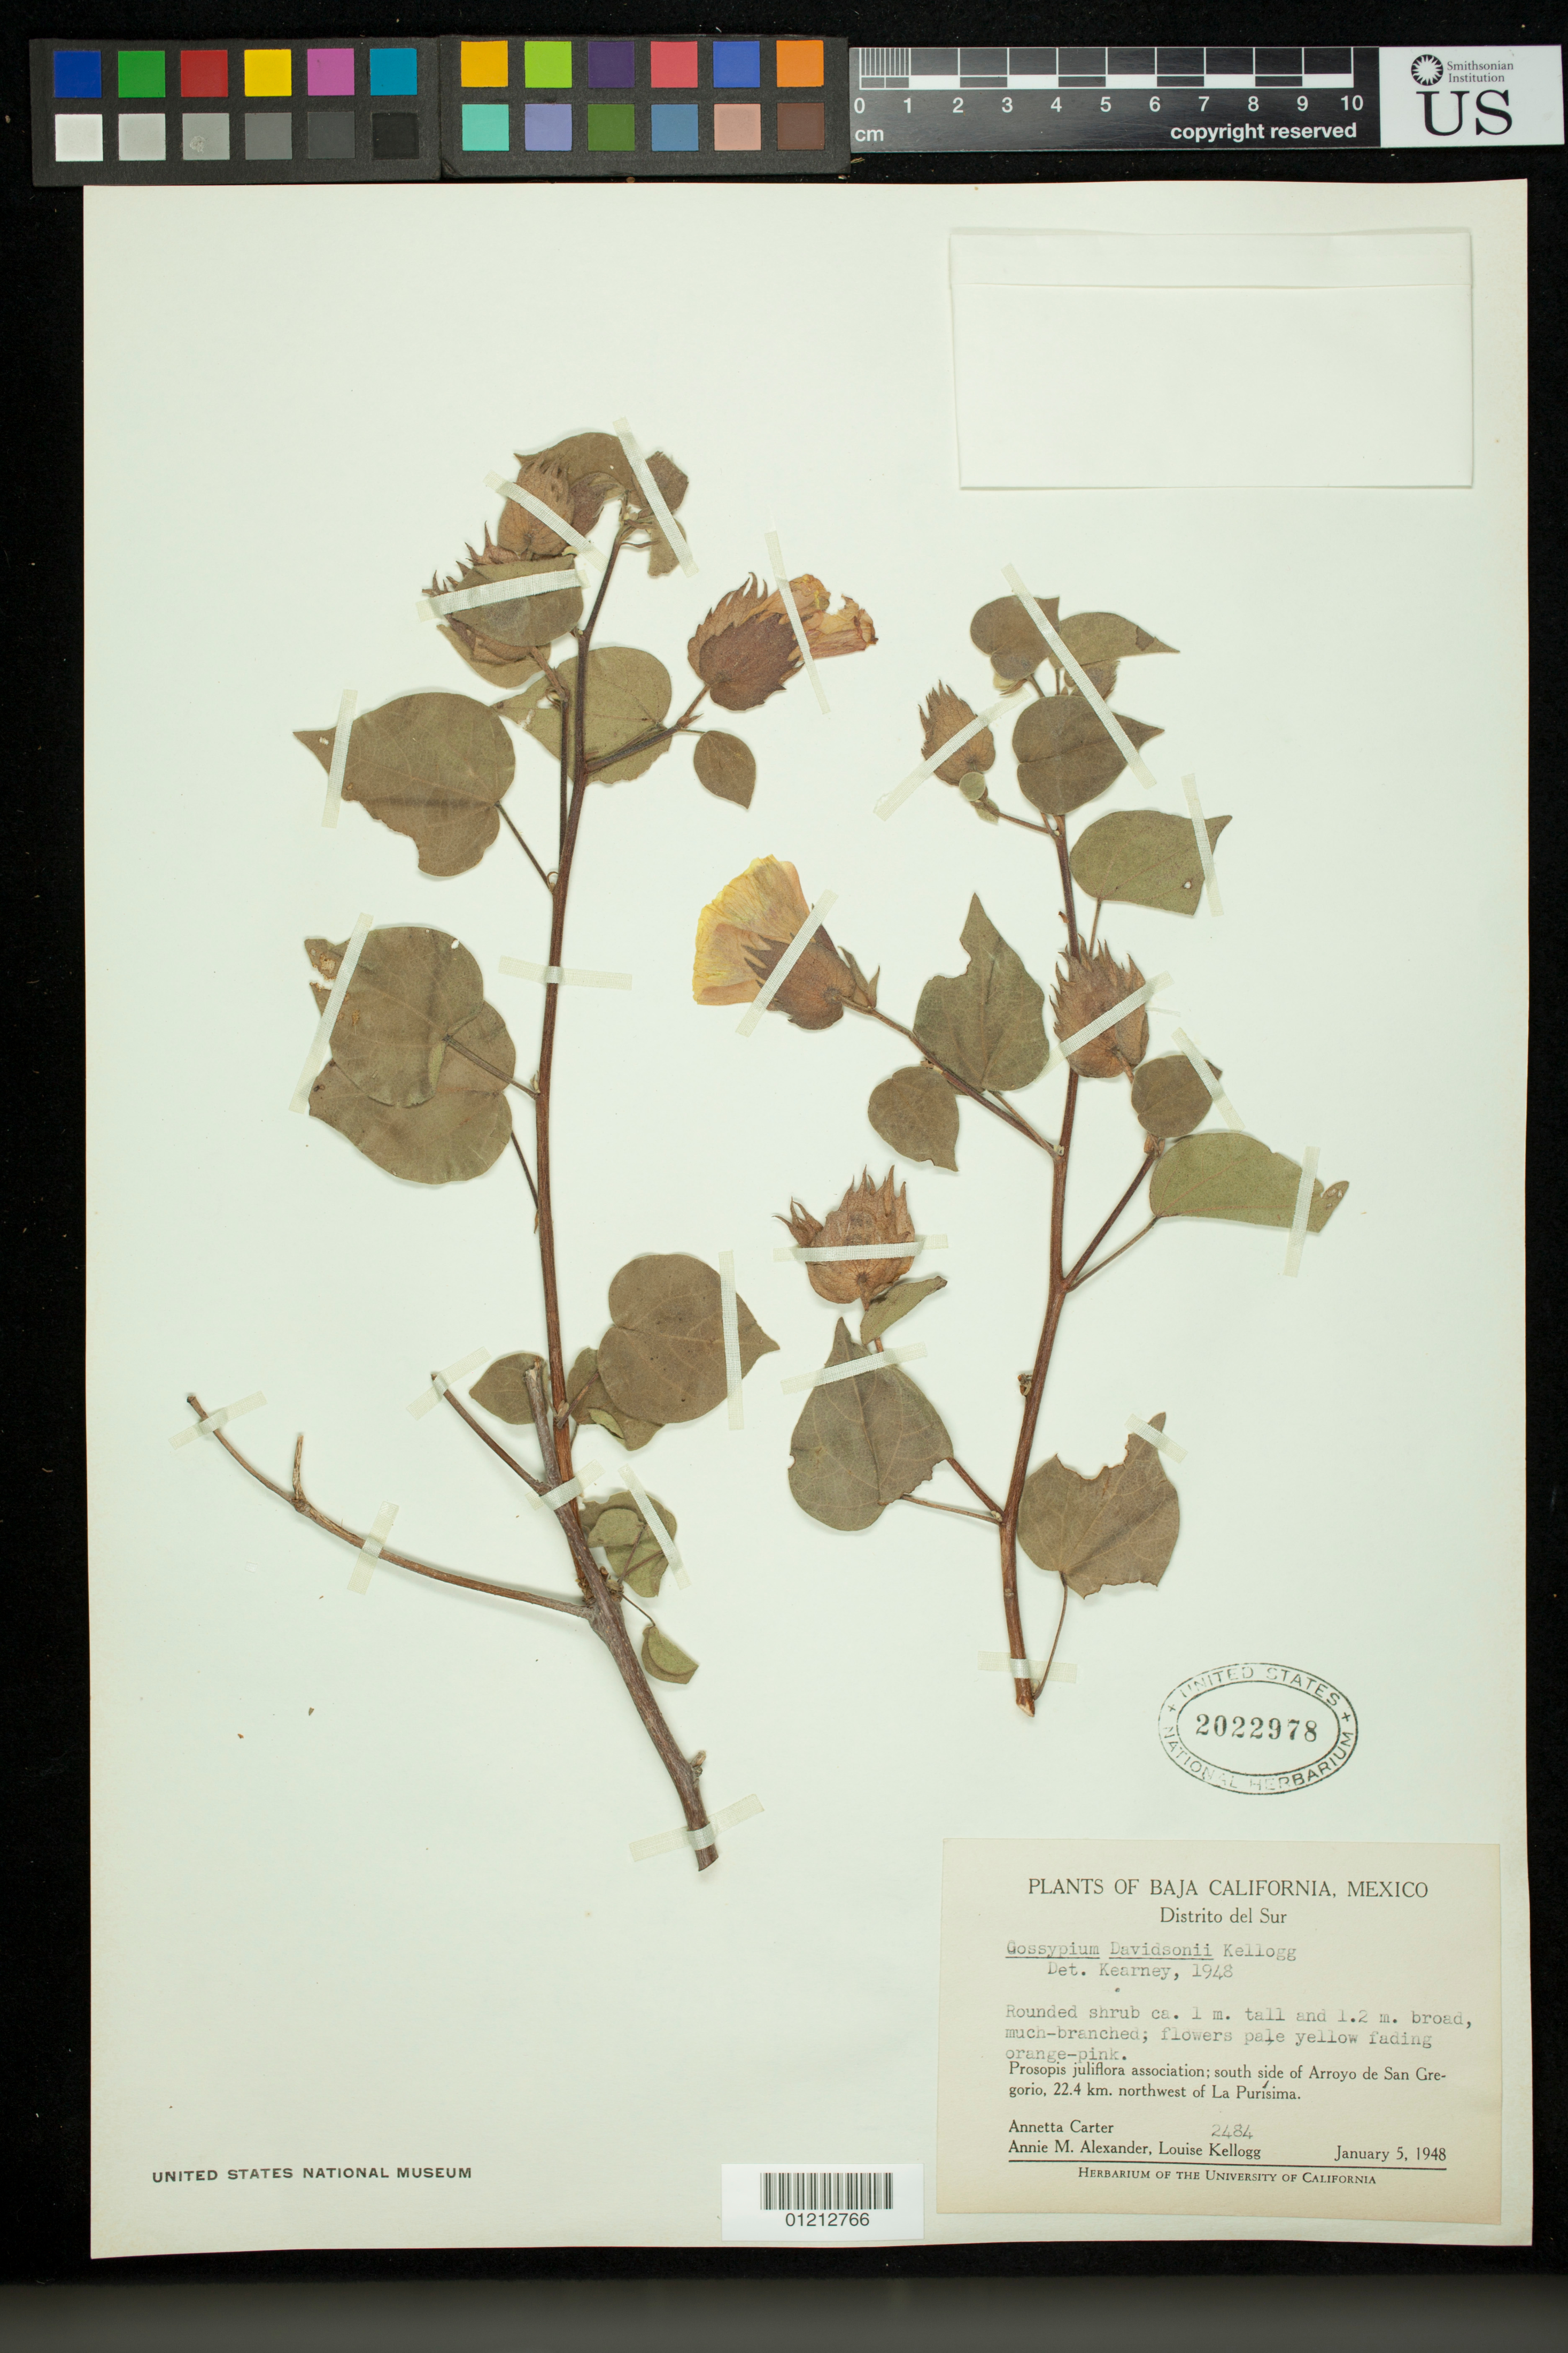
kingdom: Plantae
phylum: Tracheophyta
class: Magnoliopsida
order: Malvales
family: Malvaceae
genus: Gossypium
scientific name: Gossypium davidsonii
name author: Kellogg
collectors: A. M. Carter, A. M. Alexander & L. Kellogg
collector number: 2484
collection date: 1948-01-05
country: Mexico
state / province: Baja California Sur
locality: South side of Arroyo de San Gregorio, 22.4 km. northwest of La Purisima.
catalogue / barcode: US 2022978